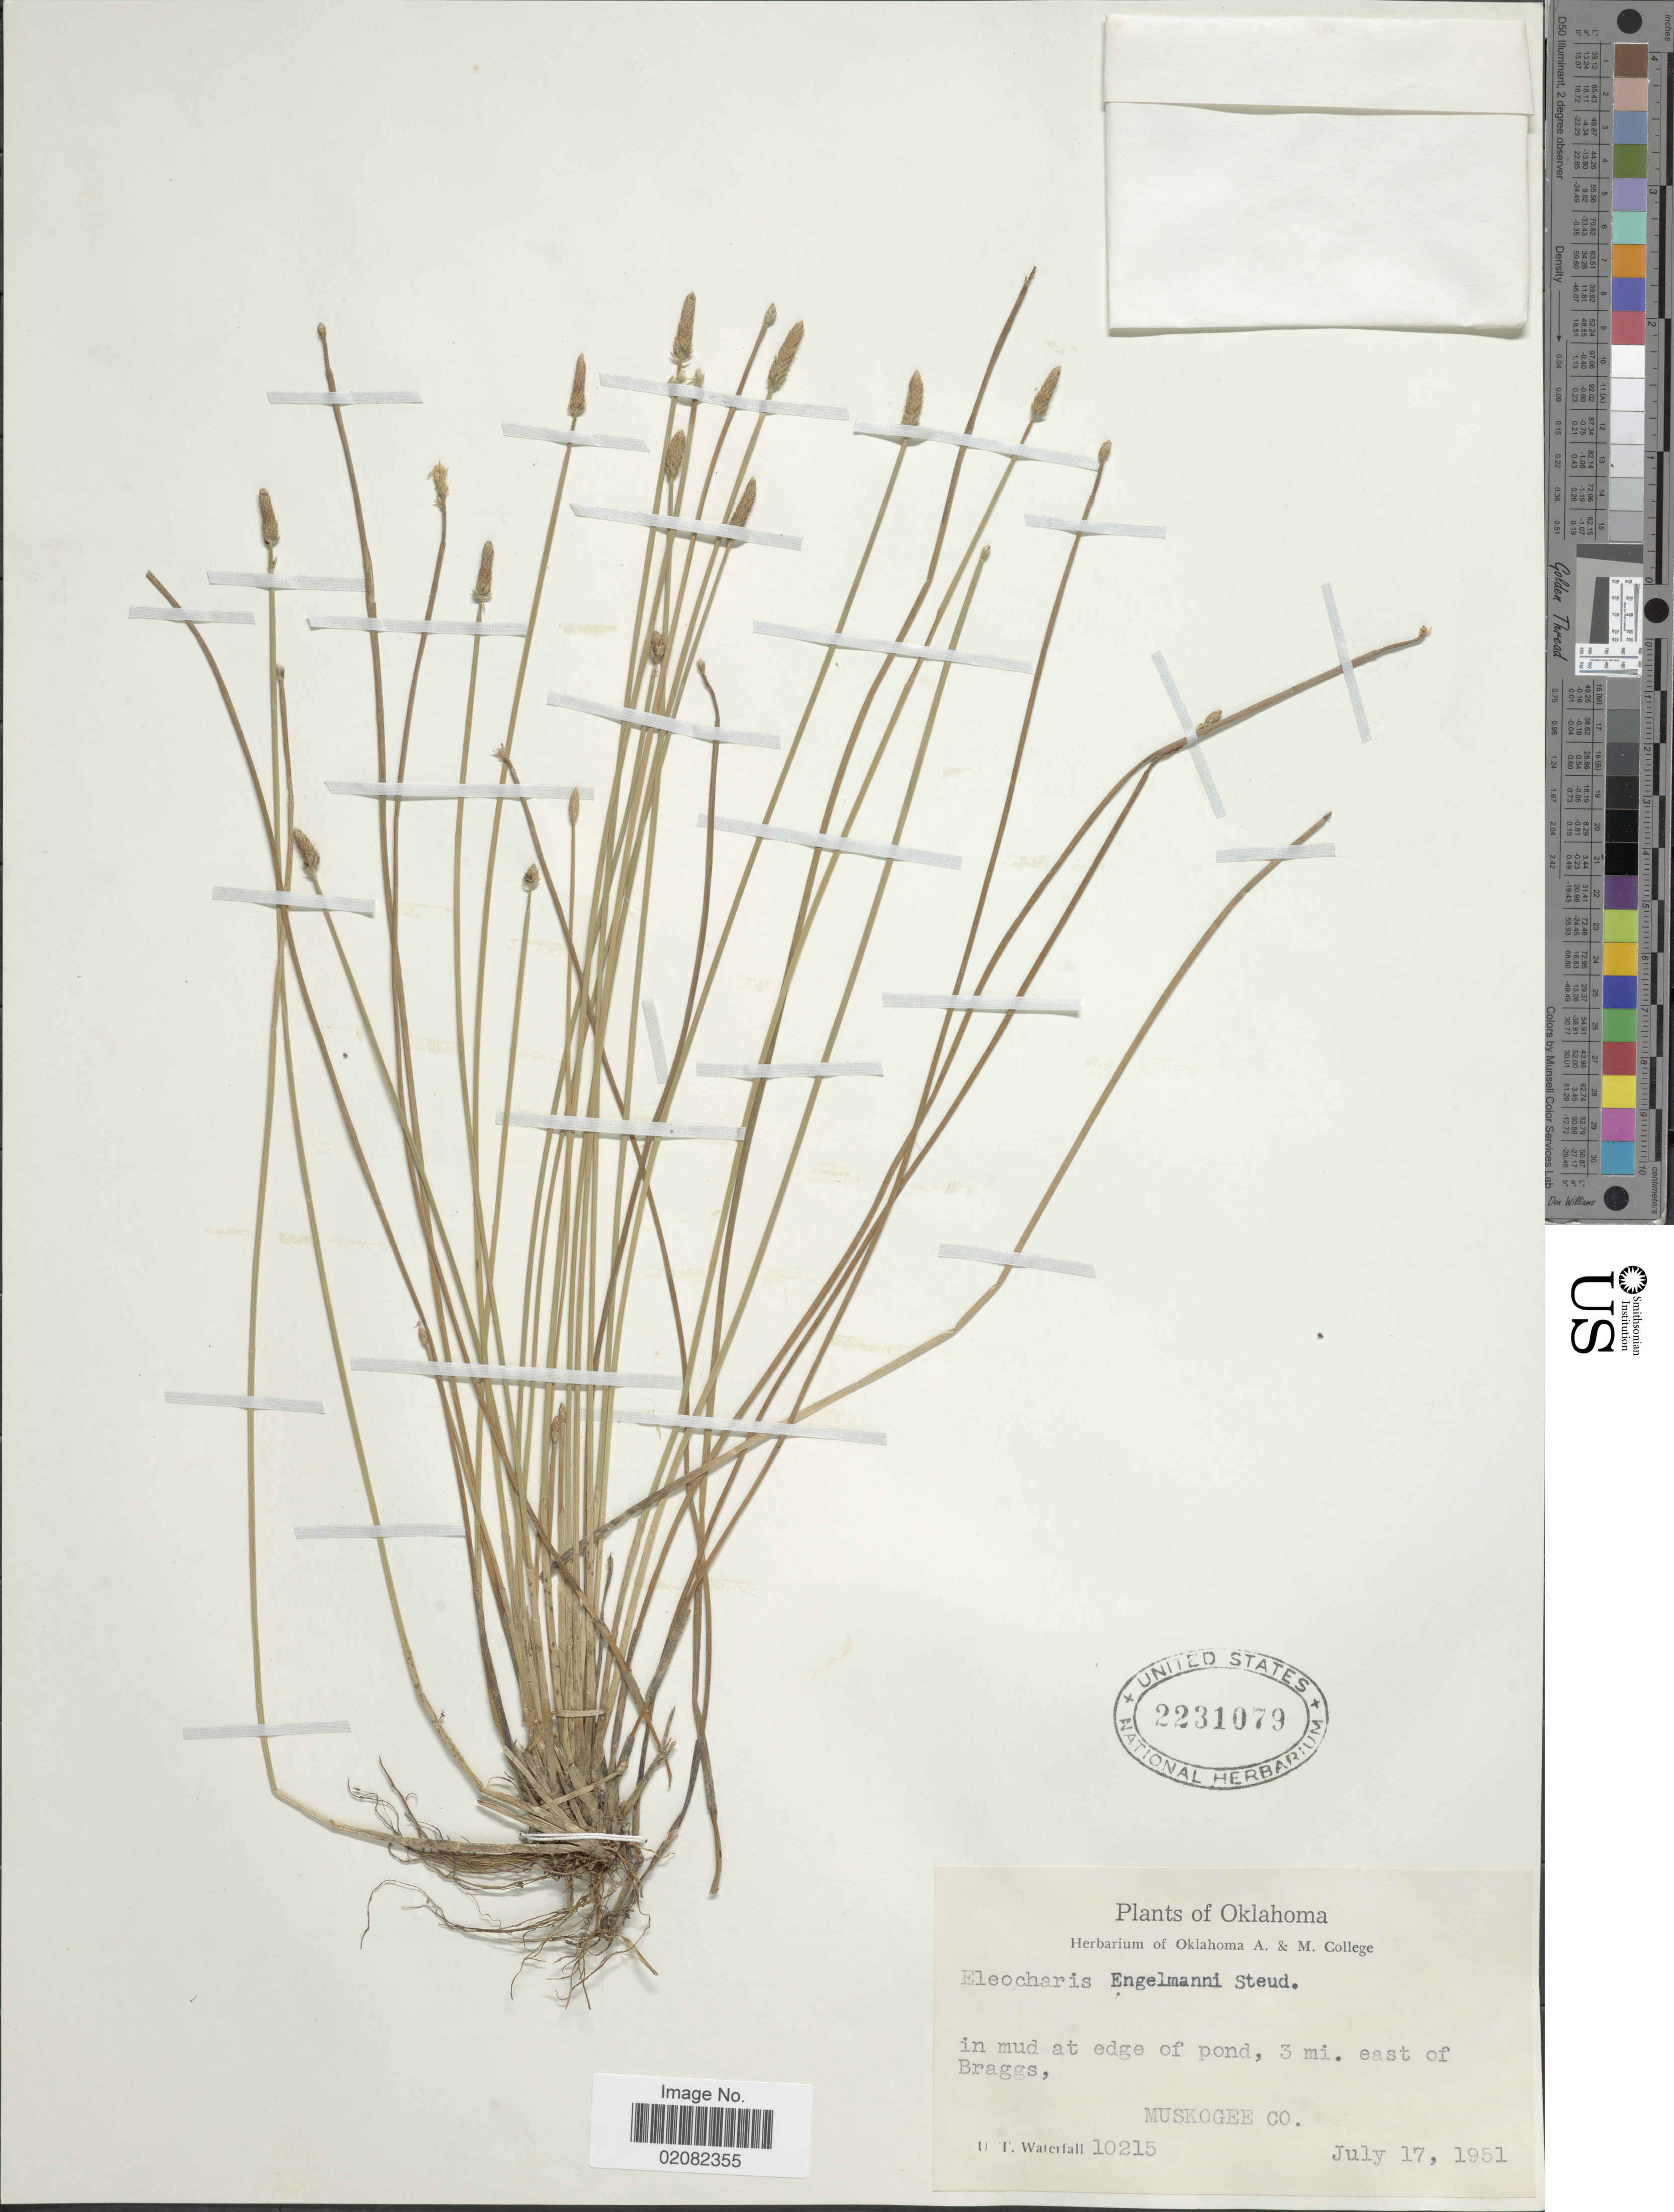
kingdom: Plantae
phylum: Tracheophyta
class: Liliopsida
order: Poales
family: Cyperaceae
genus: Eleocharis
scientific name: Eleocharis engelmannii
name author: Steud.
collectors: U. T. Waterfall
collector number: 10215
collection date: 1951-07-17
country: United States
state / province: Oklahoma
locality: In mud at edge of pond, 3 mi. east of Braggs, Muskogee Co.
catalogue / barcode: US 2231079